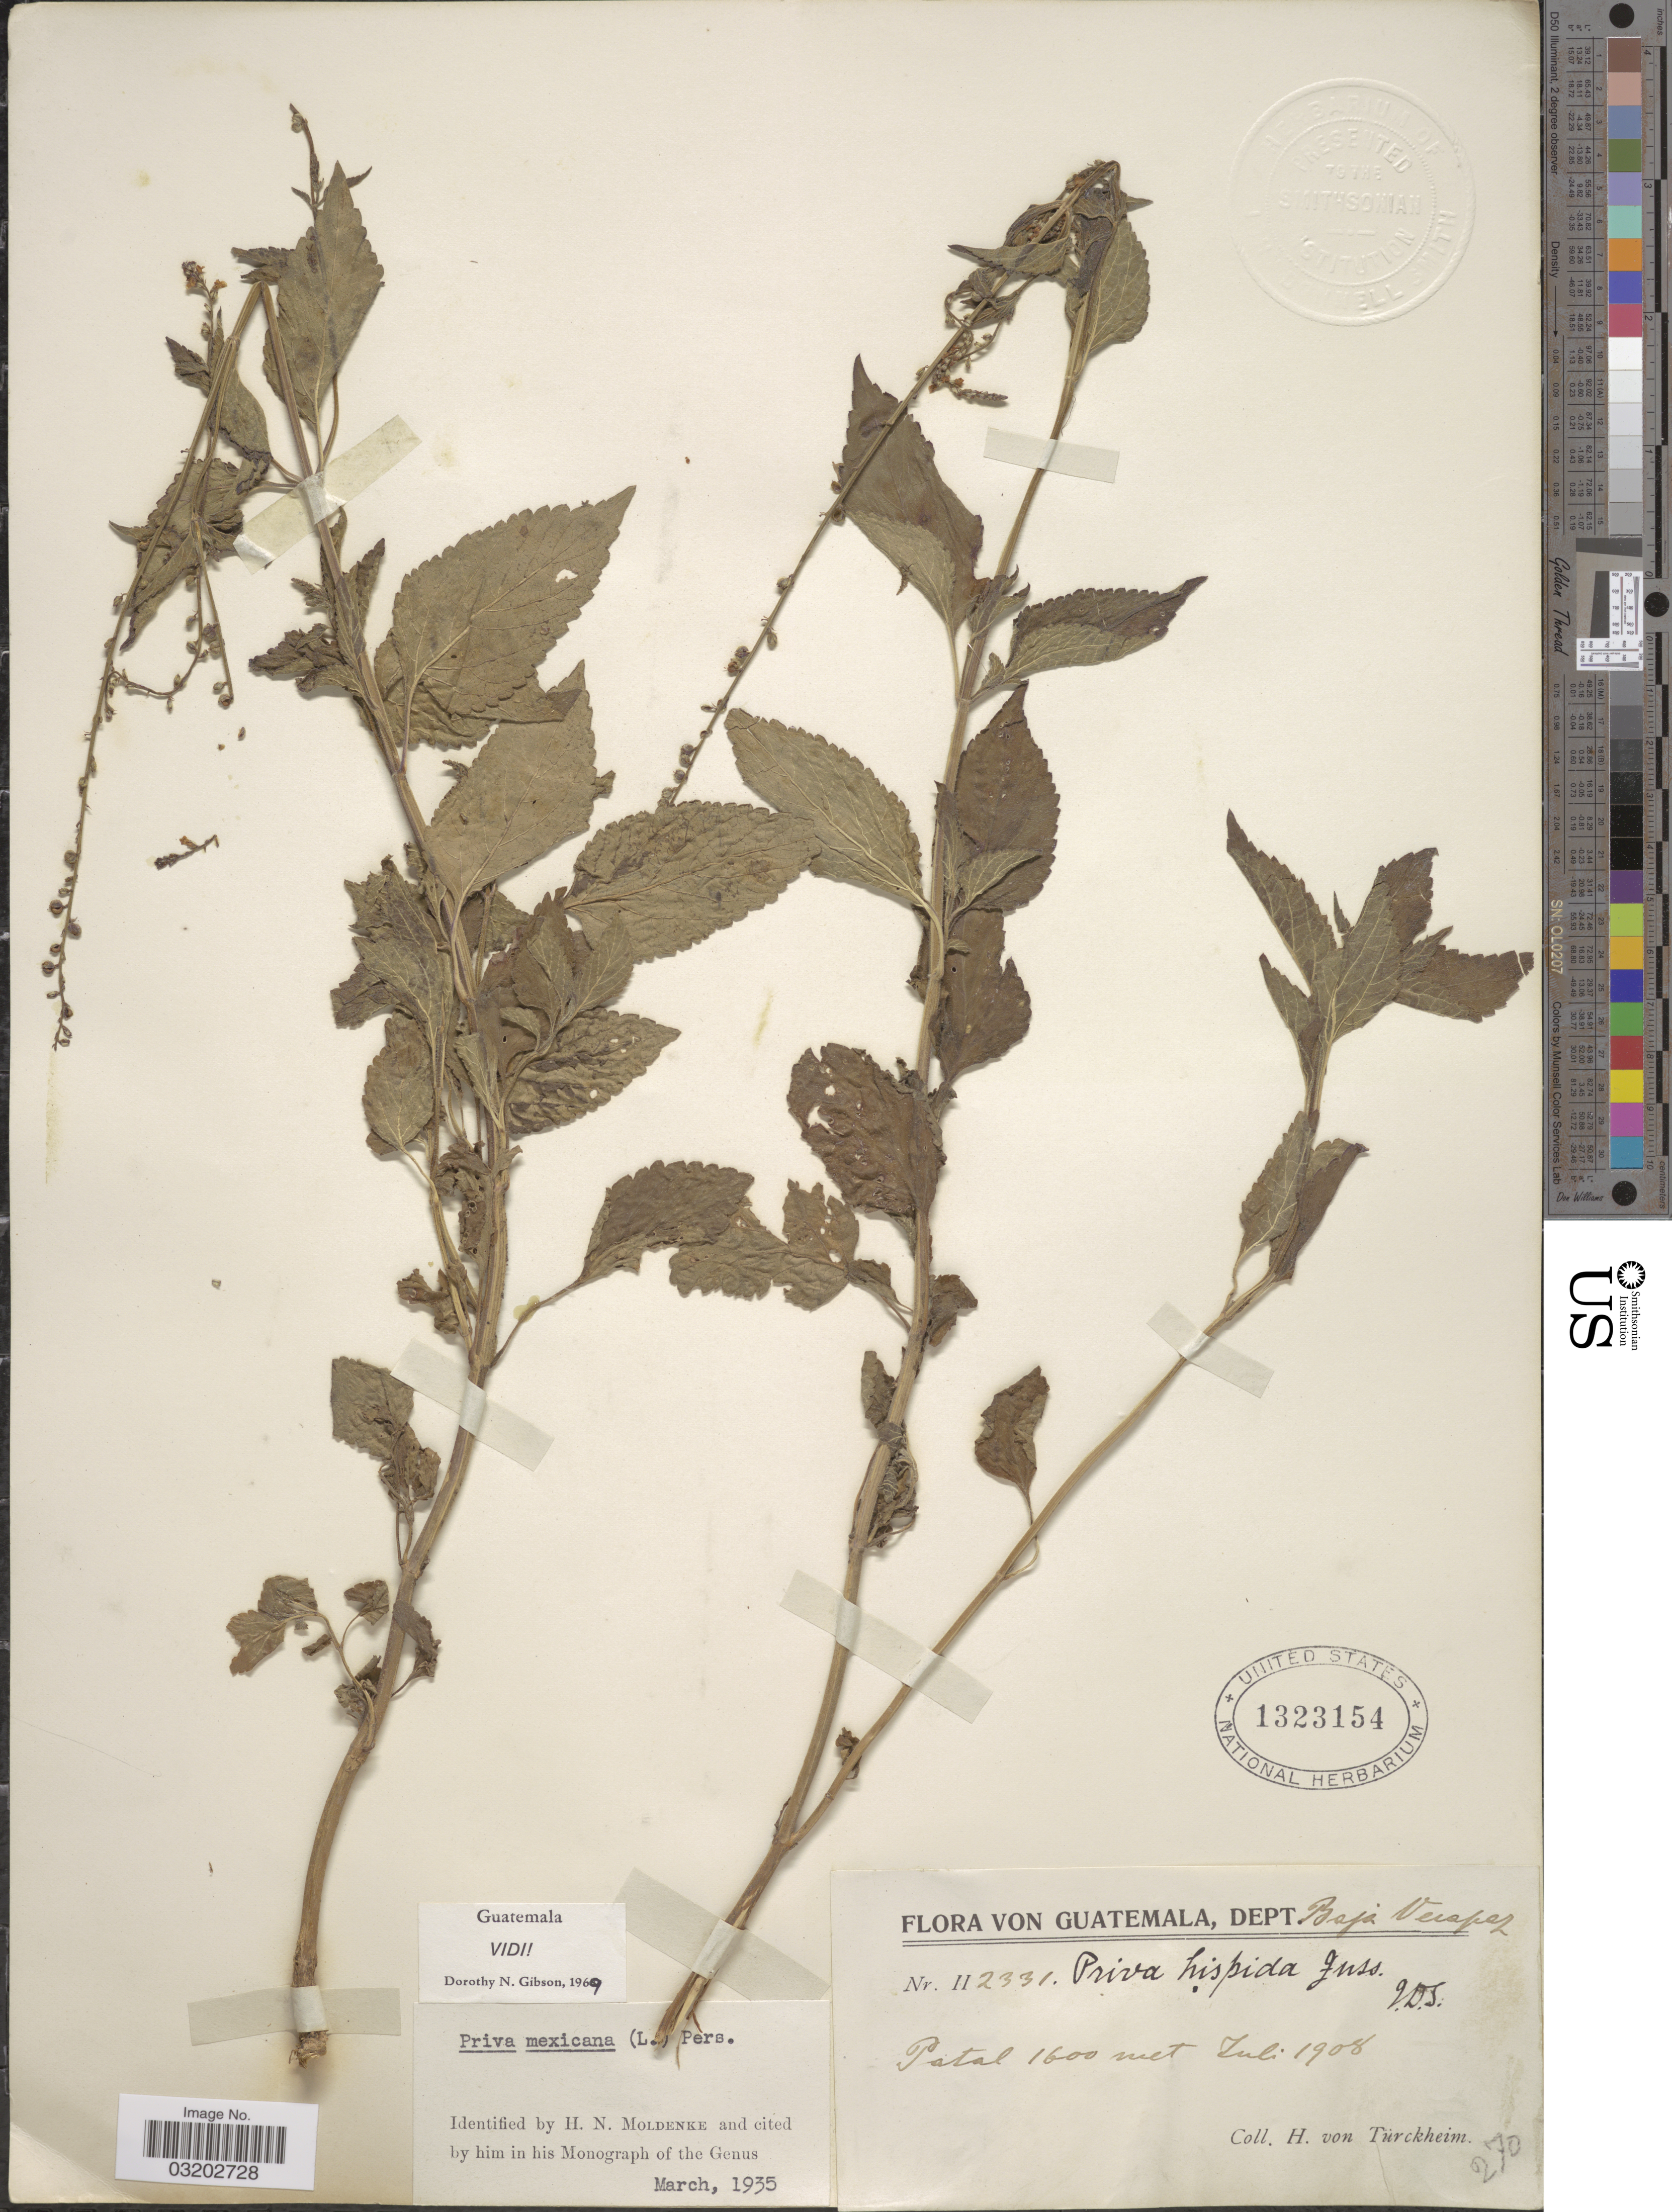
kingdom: Plantae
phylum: Tracheophyta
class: Magnoliopsida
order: Lamiales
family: Verbenaceae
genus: Priva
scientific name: Priva mexicana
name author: (L.) Pers.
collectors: H. von Türckheim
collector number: II2331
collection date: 1908-07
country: Guatemala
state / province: Baja Verapaz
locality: Dept. Baja Verapaz. Patal.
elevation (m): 1600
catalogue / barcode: US 1323154